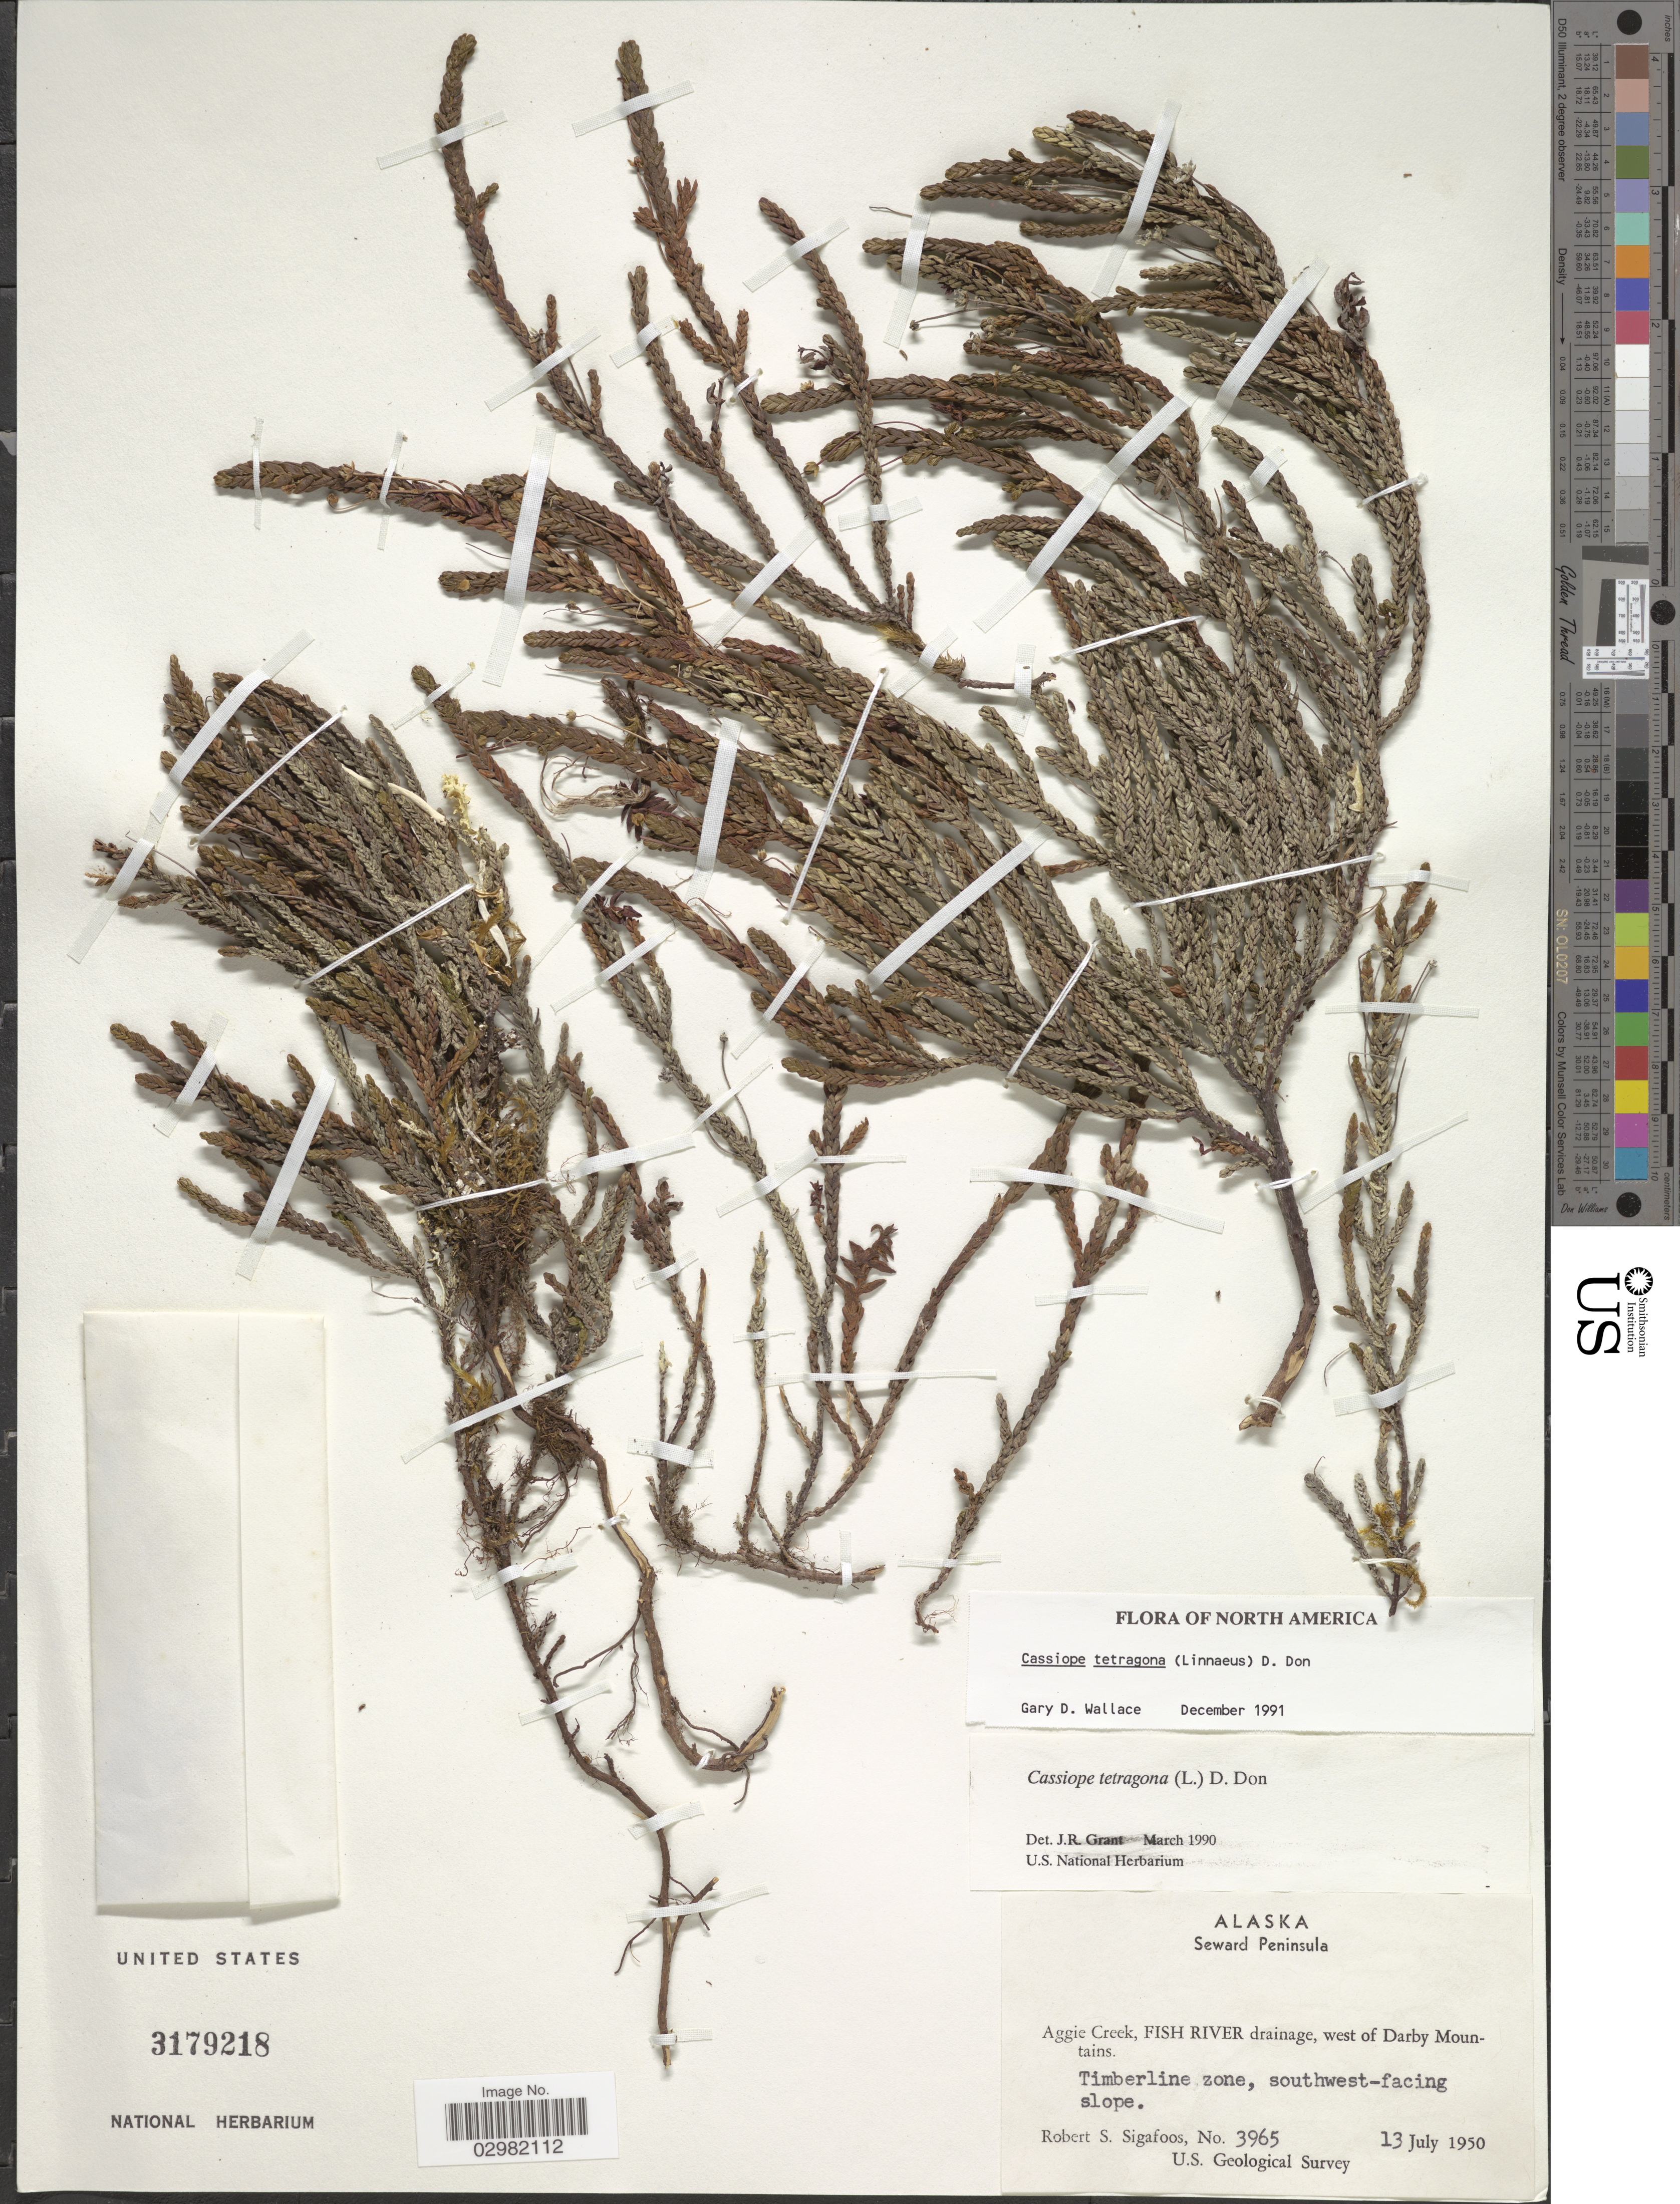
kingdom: Plantae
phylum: Tracheophyta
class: Magnoliopsida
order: Ericales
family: Ericaceae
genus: Cassiope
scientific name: Cassiope tetragona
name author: (L.) D. Don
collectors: R. Sigafoos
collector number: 3965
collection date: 1950-07-13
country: United States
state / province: Alaska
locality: Seward Peninsula. Aggie Creek, Fish River drainage, west of Darby Mountains.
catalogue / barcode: US 3179218